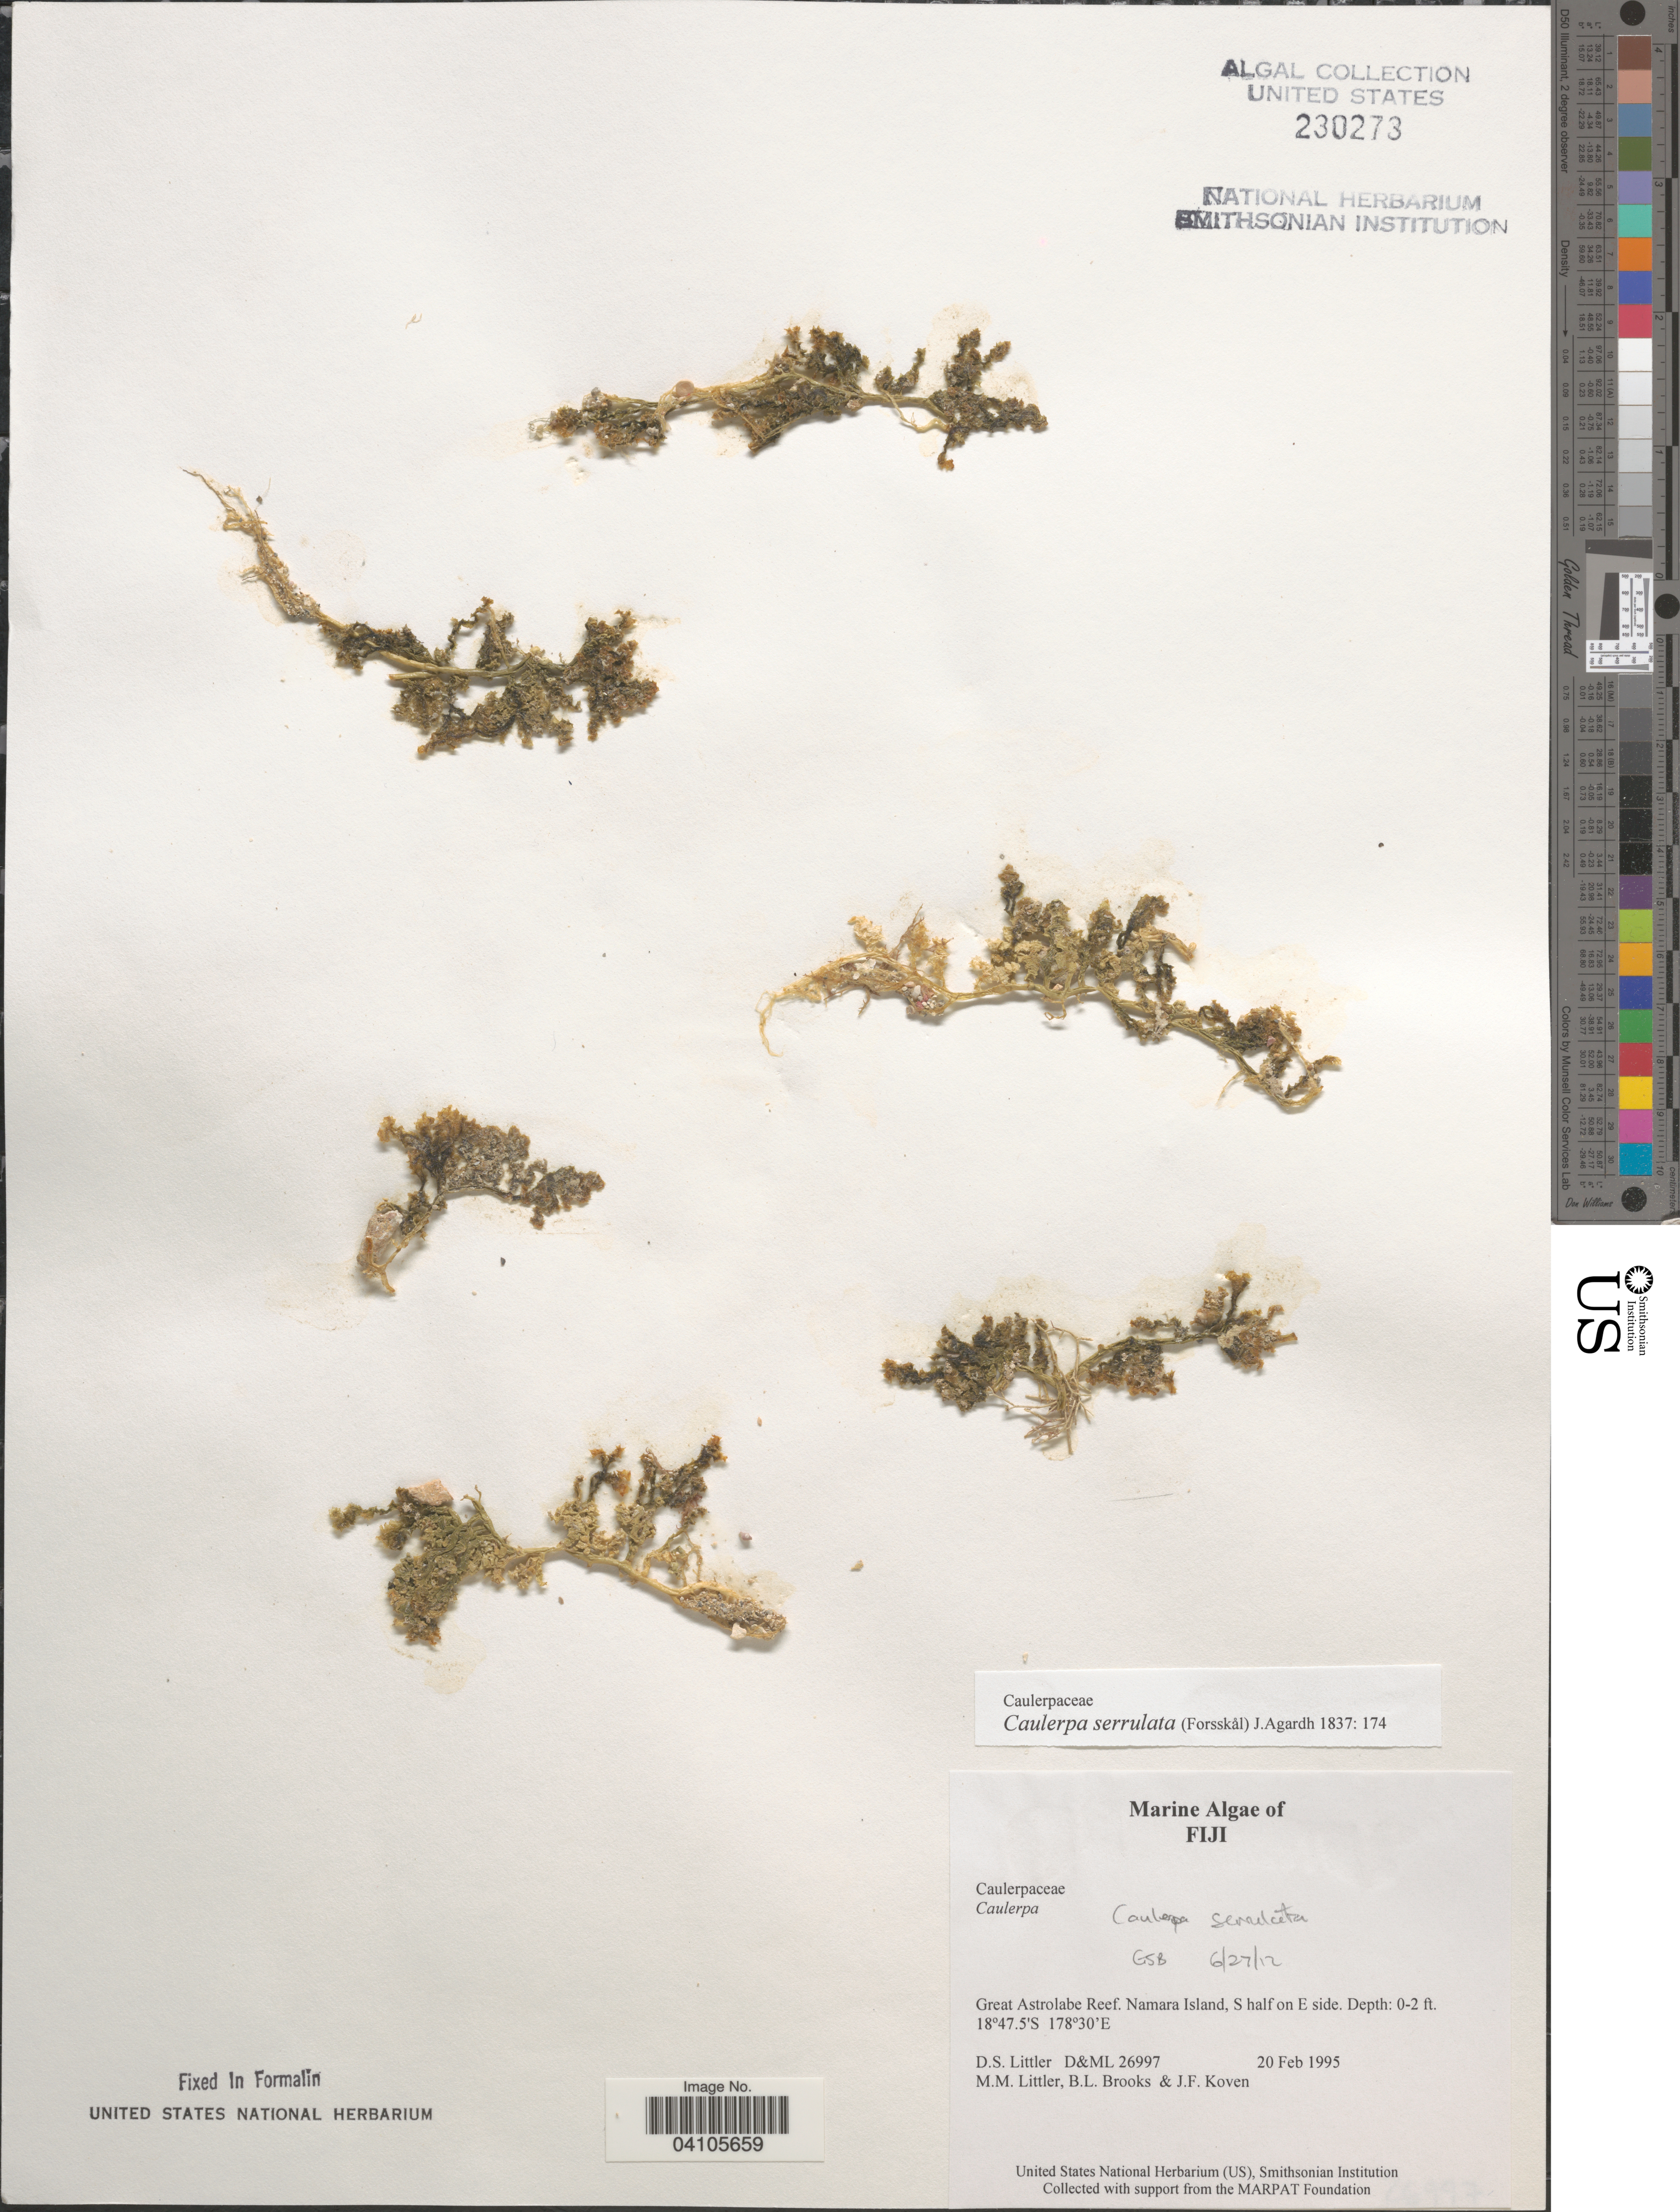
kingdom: Plantae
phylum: Chlorophyta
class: Ulvophyceae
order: Bryopsidales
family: Caulerpaceae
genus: Caulerpa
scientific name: Caulerpa serrulata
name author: (Forssk.) J. Agardh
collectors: D. S. Littler, B. Brooks & J. Koven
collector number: D&ML 26997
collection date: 1995-02-20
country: Fiji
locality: Great Astrolabe Reef. Namara Island, S half on E side.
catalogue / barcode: US 230273